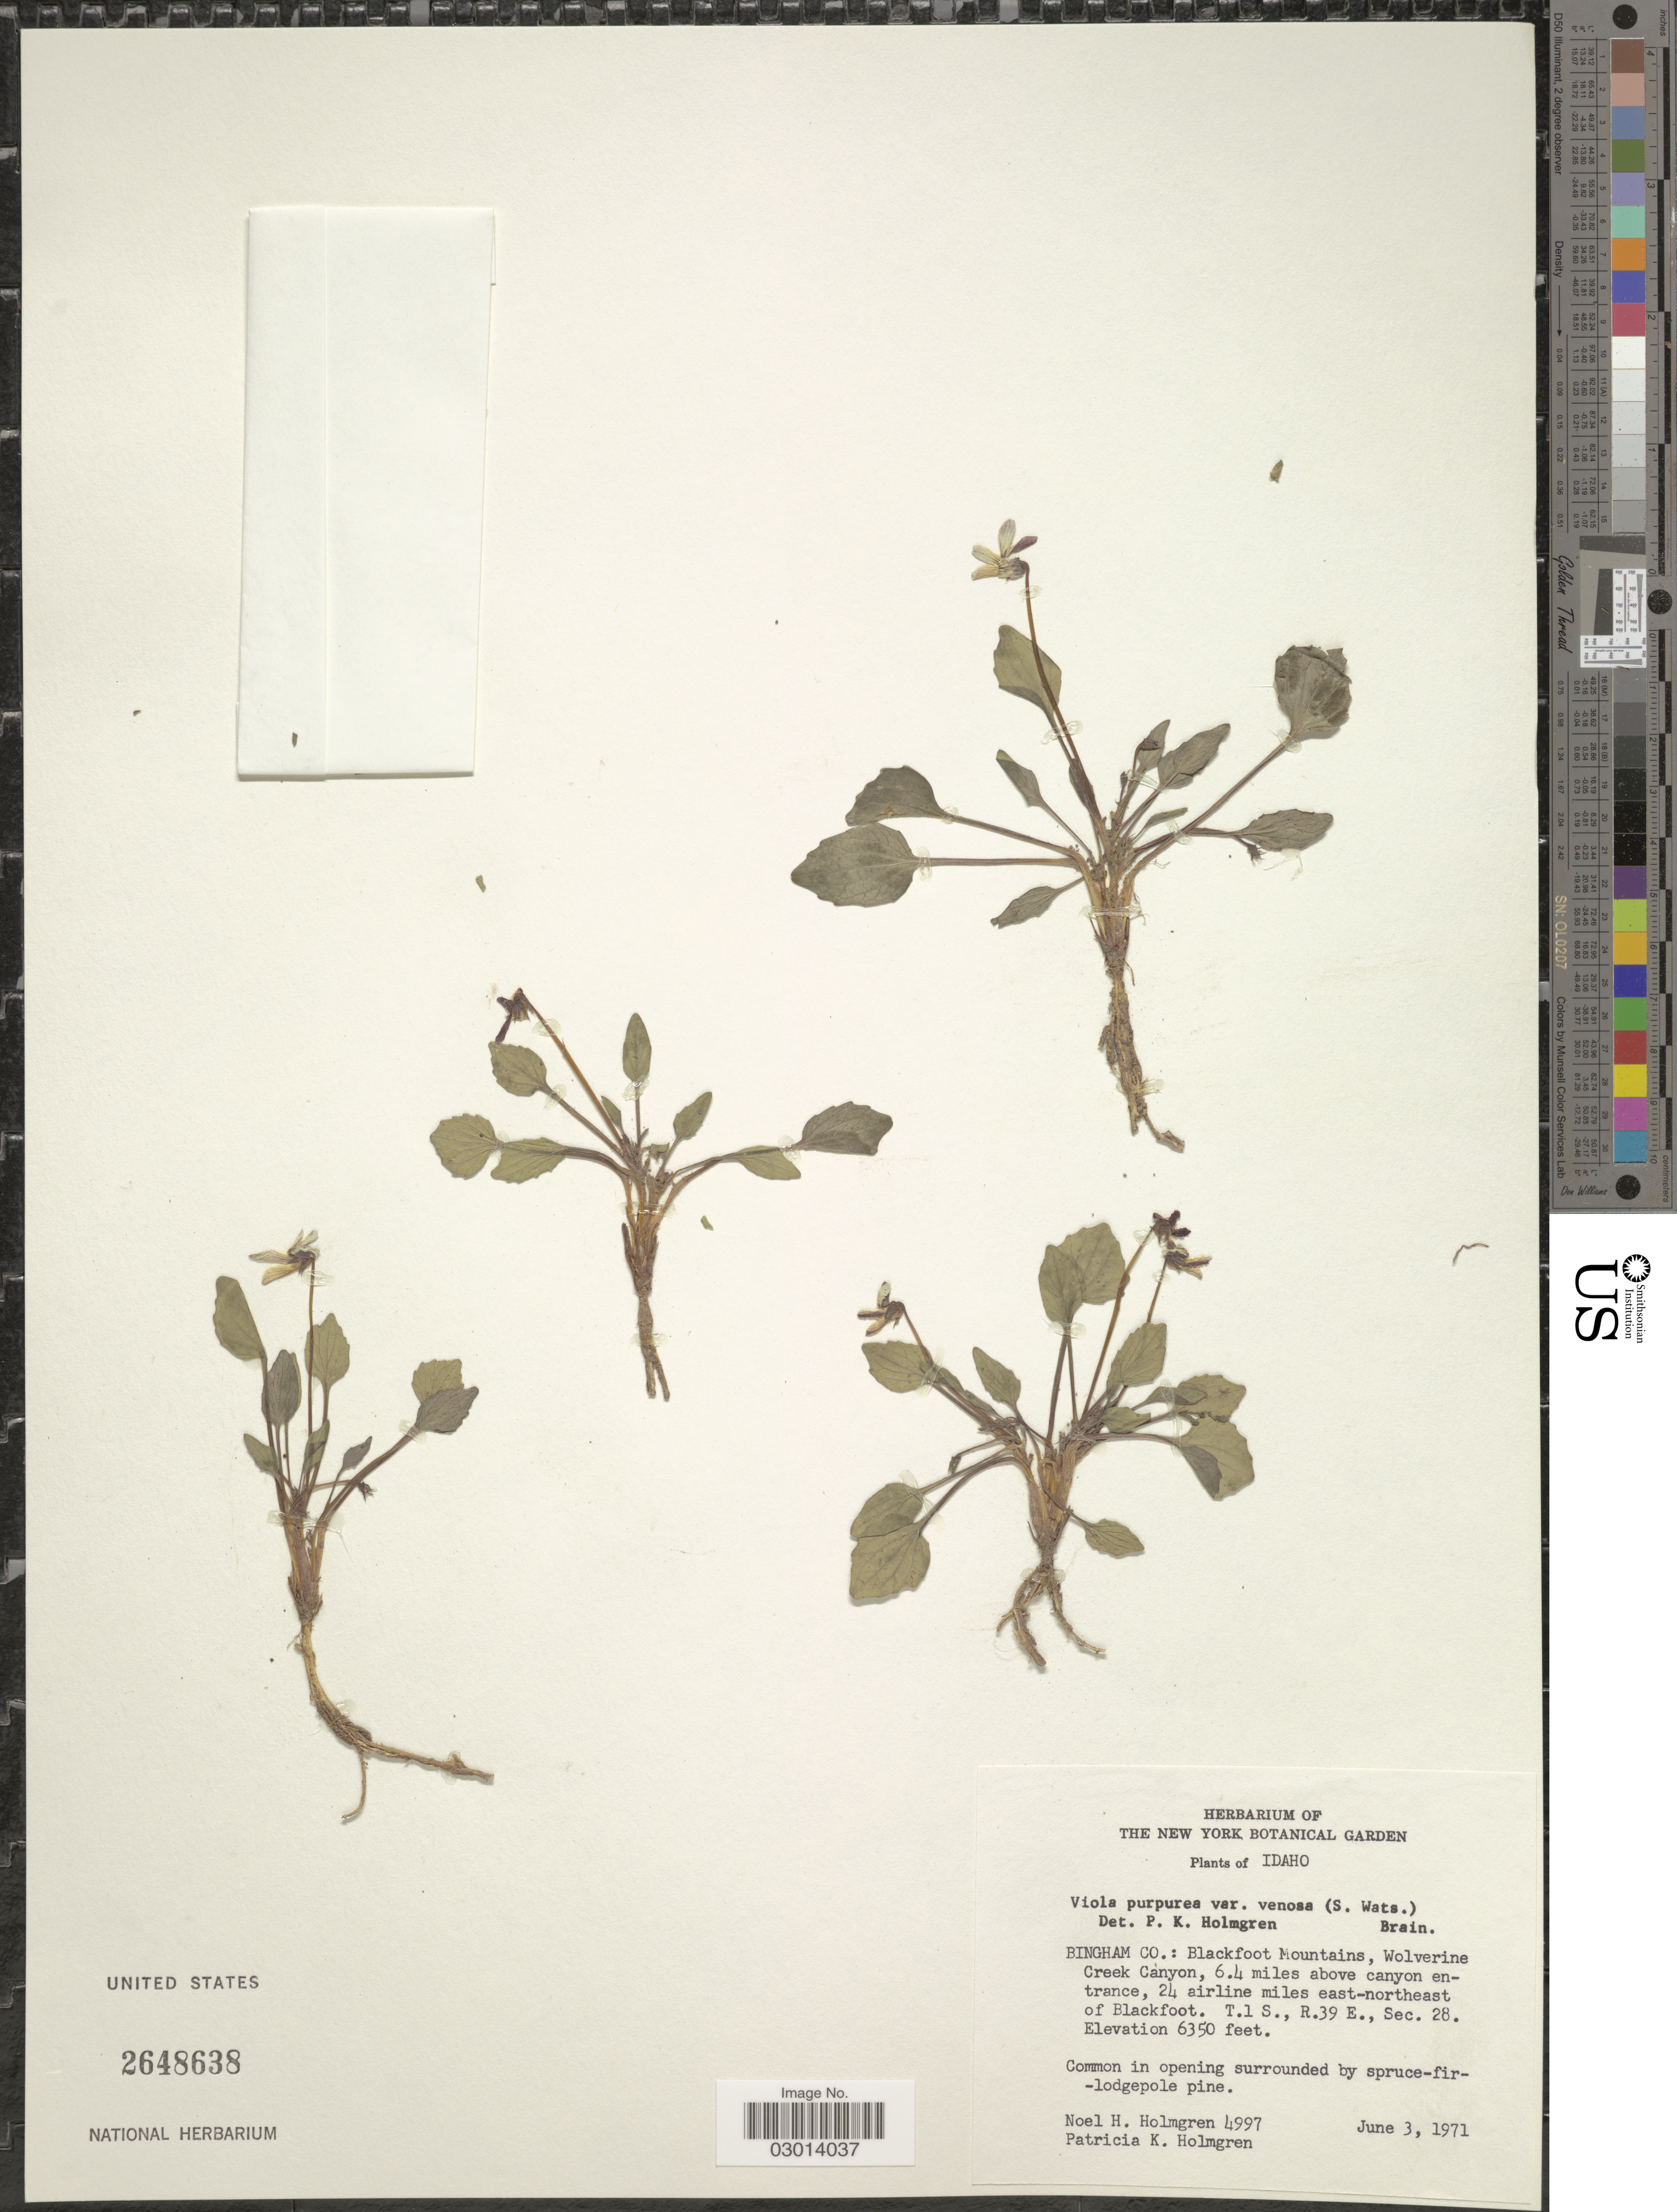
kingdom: Plantae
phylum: Tracheophyta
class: Magnoliopsida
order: Malpighiales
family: Violaceae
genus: Viola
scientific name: Viola purpurea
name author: Kellogg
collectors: N. H. Holmgren & P. K. Holmgren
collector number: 4997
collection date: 1971-06-03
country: United States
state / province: Idaho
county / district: Bingham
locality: Blackfoot Mountains, Wolverine Creek Canyon, 6.4 miles above canyon entrance, 24 airline miles east-northeast of Blackfoot. T.1 S., R.39 E., Sec. 28.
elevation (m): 1935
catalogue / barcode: US 2648638